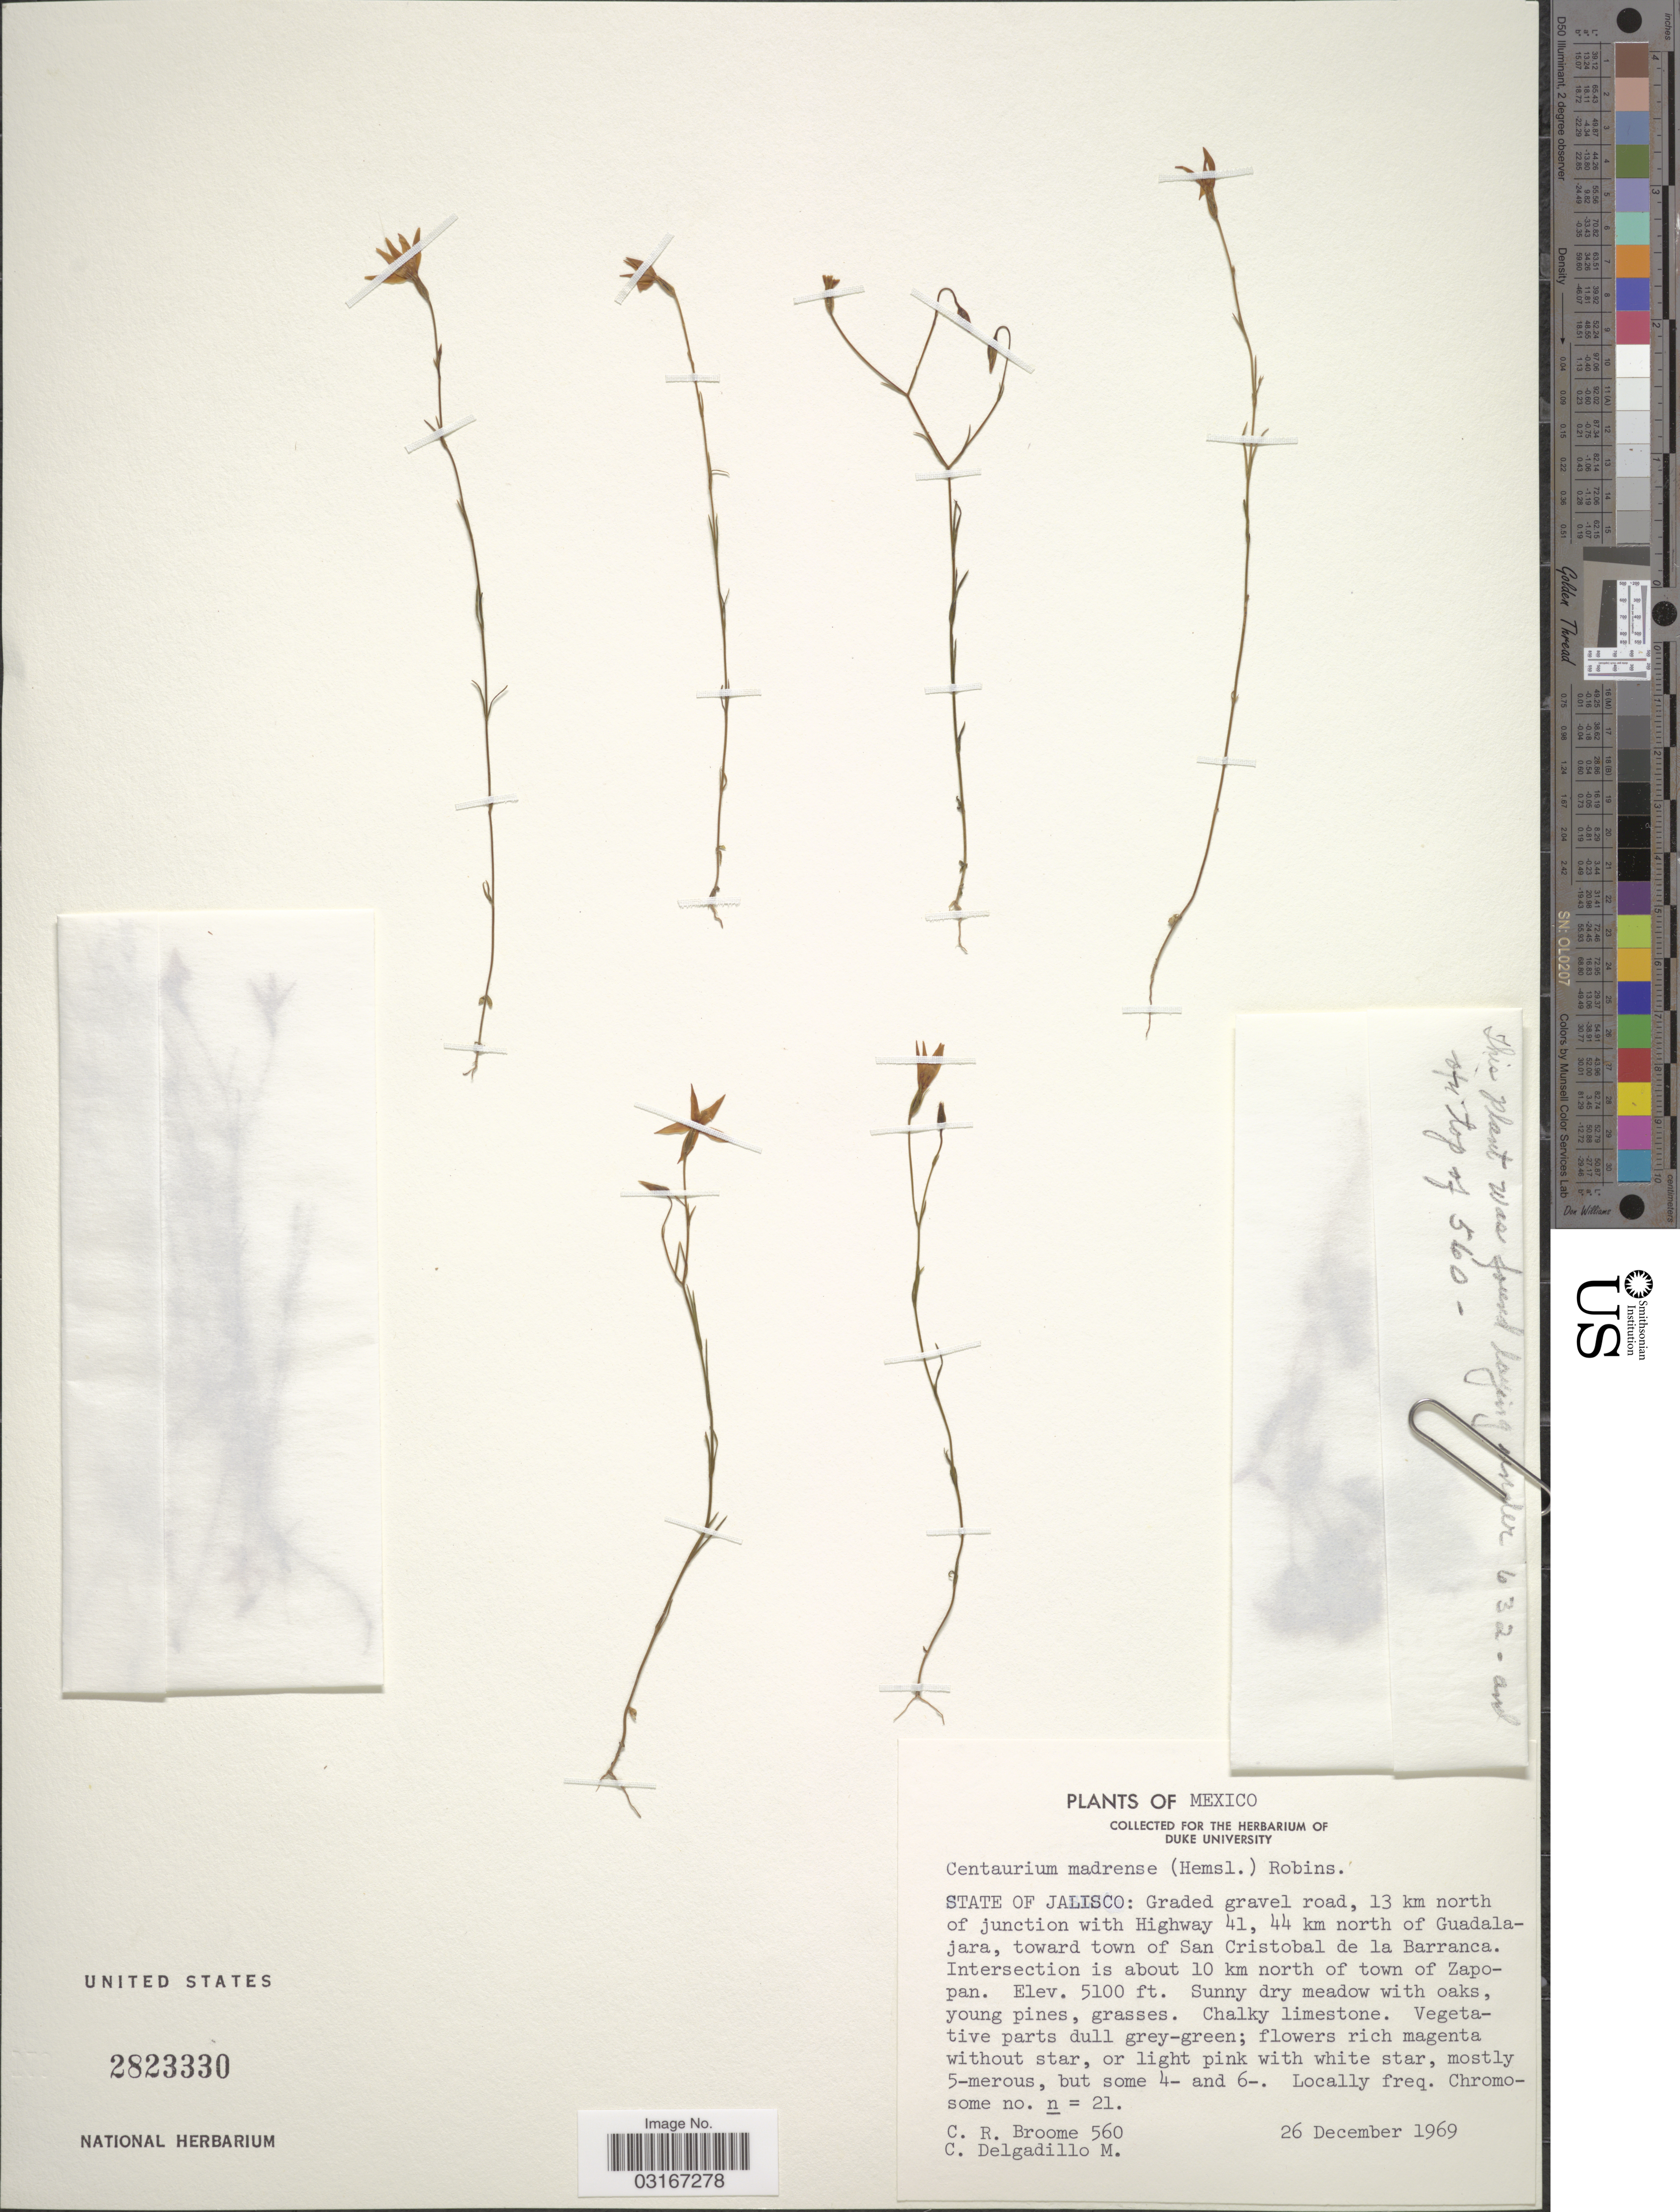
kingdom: Plantae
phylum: Tracheophyta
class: Magnoliopsida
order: Gentianales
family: Gentianaceae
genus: Centaurium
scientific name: Centaurium madrense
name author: (Hemsl.) B.L. Rob.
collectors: C. R. Broome & C. Delgadillo-m.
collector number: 560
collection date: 1969-12-26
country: Mexico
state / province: Jalisco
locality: Graded gravel road, 13 km north of junction with Highway 41, 44 km north of Guadalajara, toward town of San Cristobal de la Barranca. Intersection is about 10 km north of town of Zapopan.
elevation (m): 1554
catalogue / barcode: US 2823330